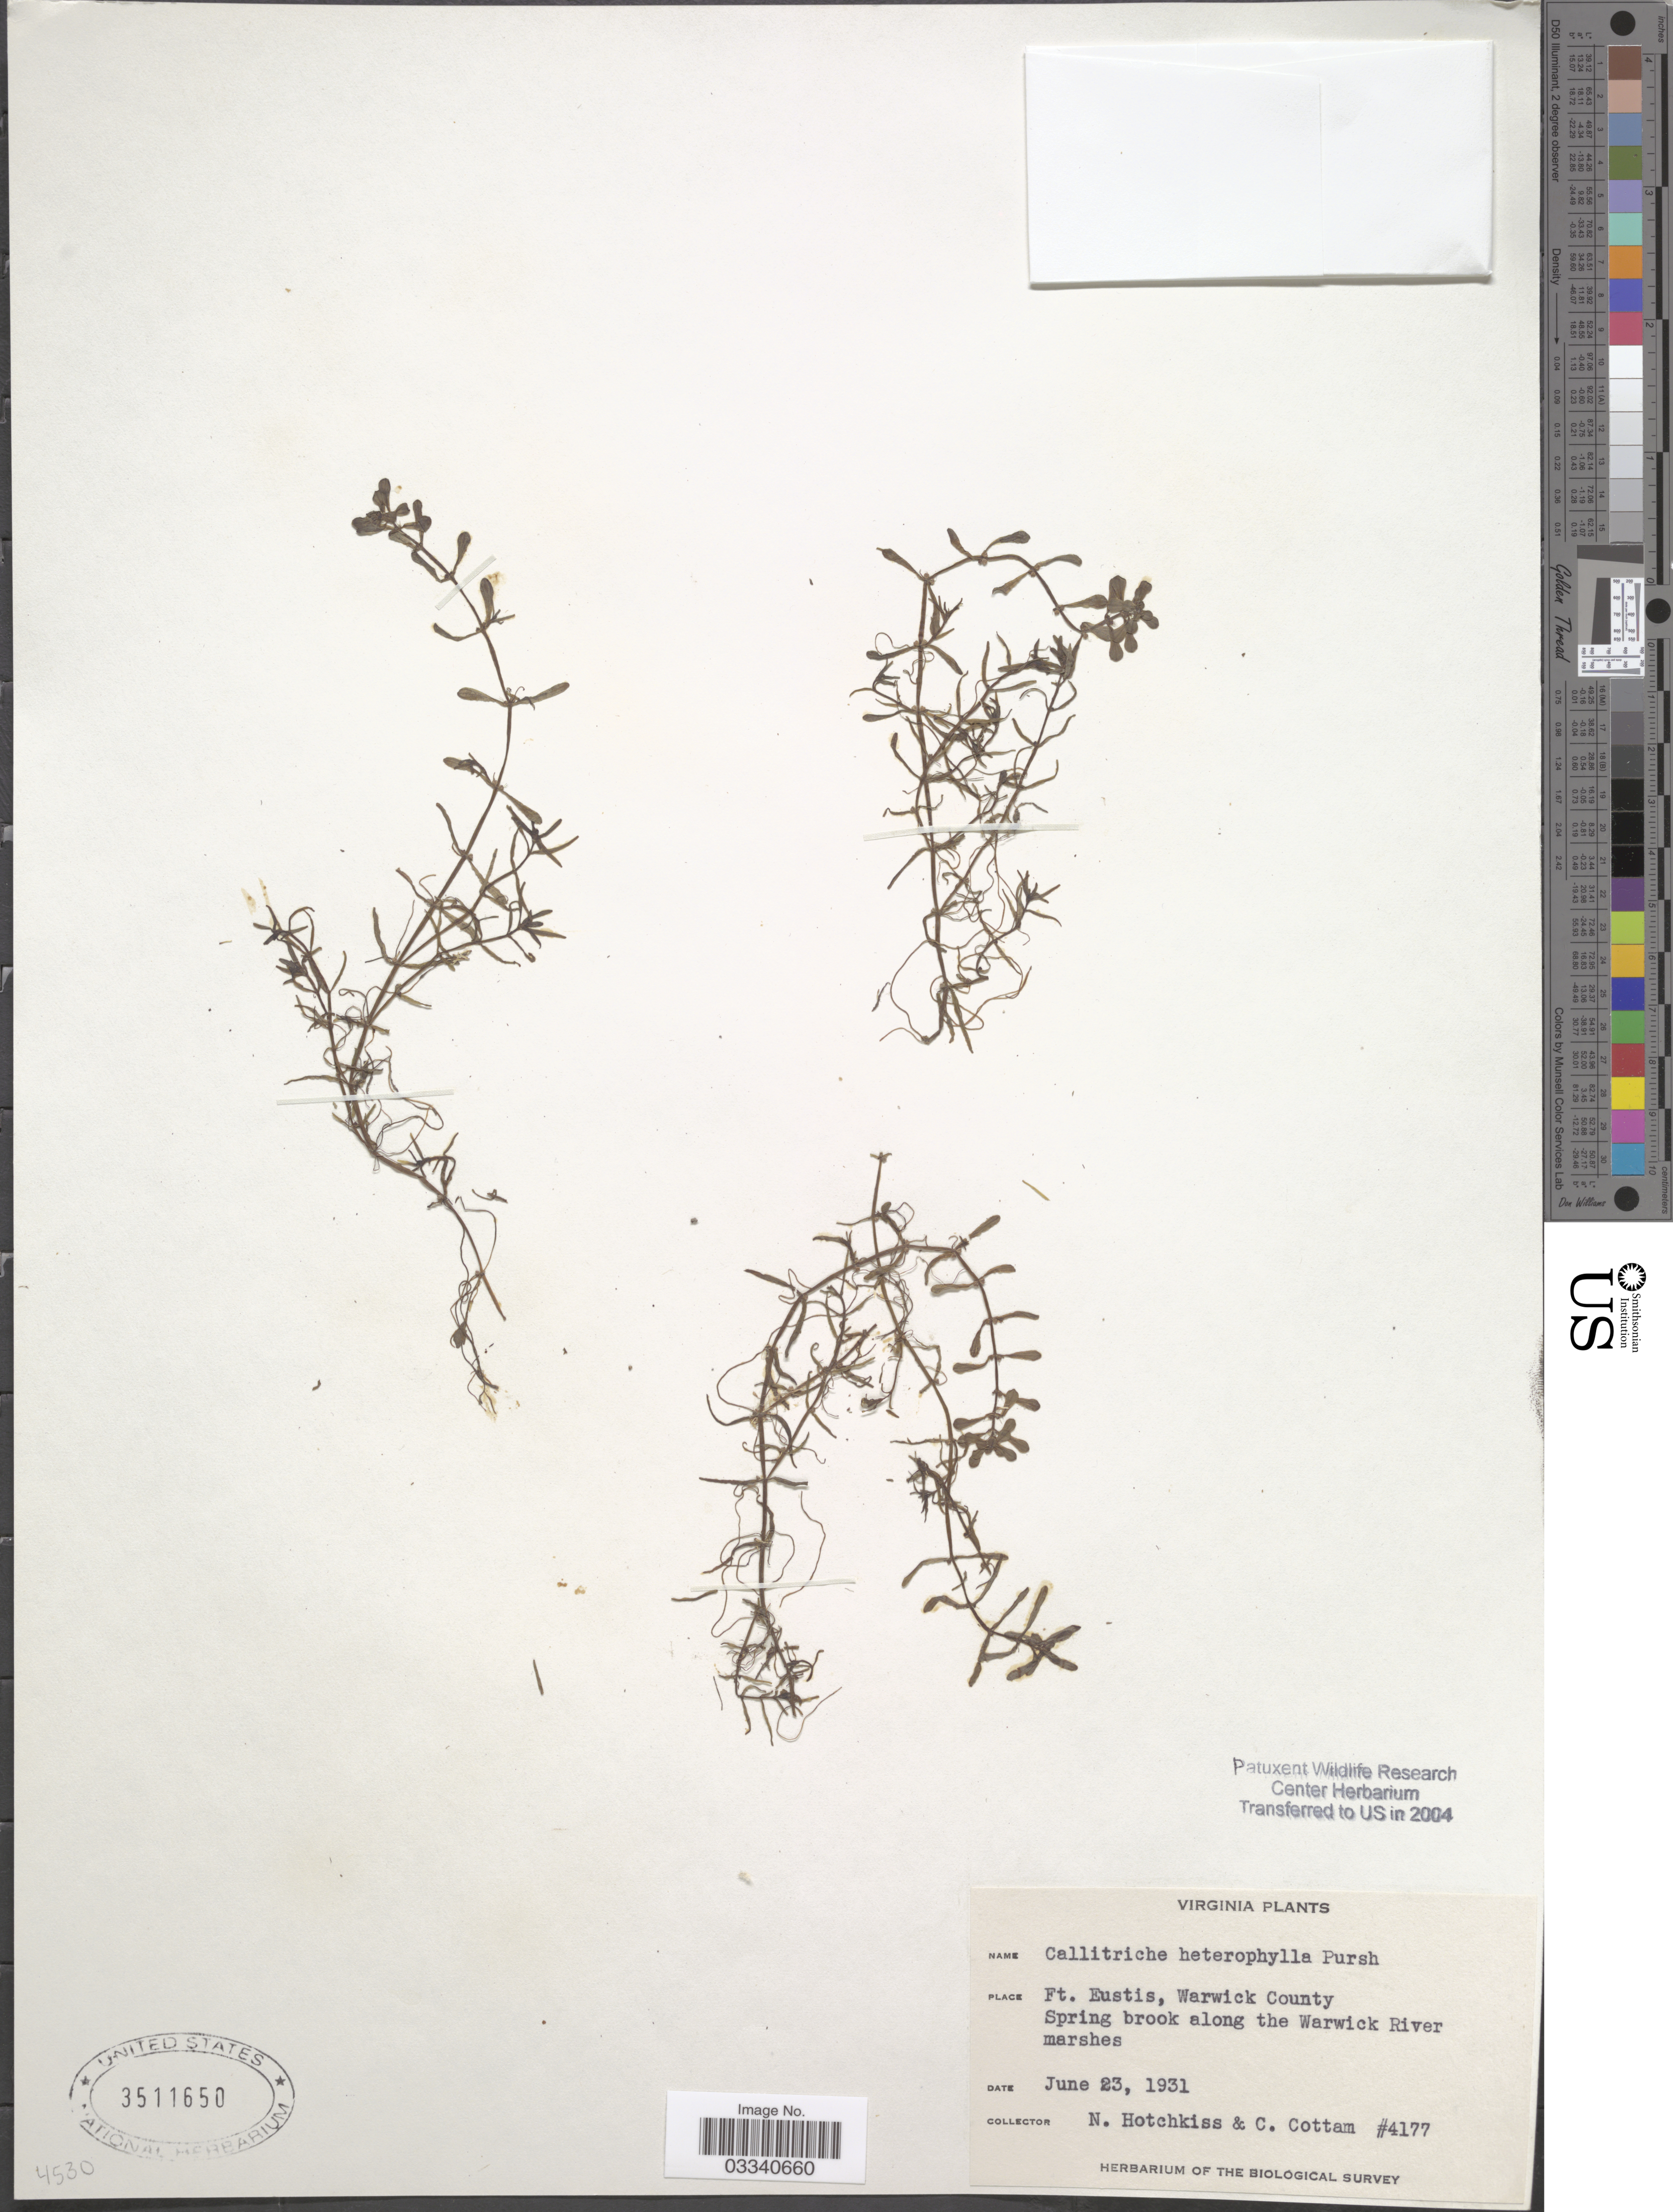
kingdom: Plantae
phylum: Tracheophyta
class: Magnoliopsida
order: Lamiales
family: Plantaginaceae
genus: Callitriche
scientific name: Callitriche heterophylla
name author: Pursh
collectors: N. Hotchkiss & C. Cottam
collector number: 4177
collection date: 1931-06-23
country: United States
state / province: Virginia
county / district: City of Newport News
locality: Ft. Eustis, Warwick (=historic county name) County. Spring brook along the Warwick River marshes.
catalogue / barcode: US 3511650